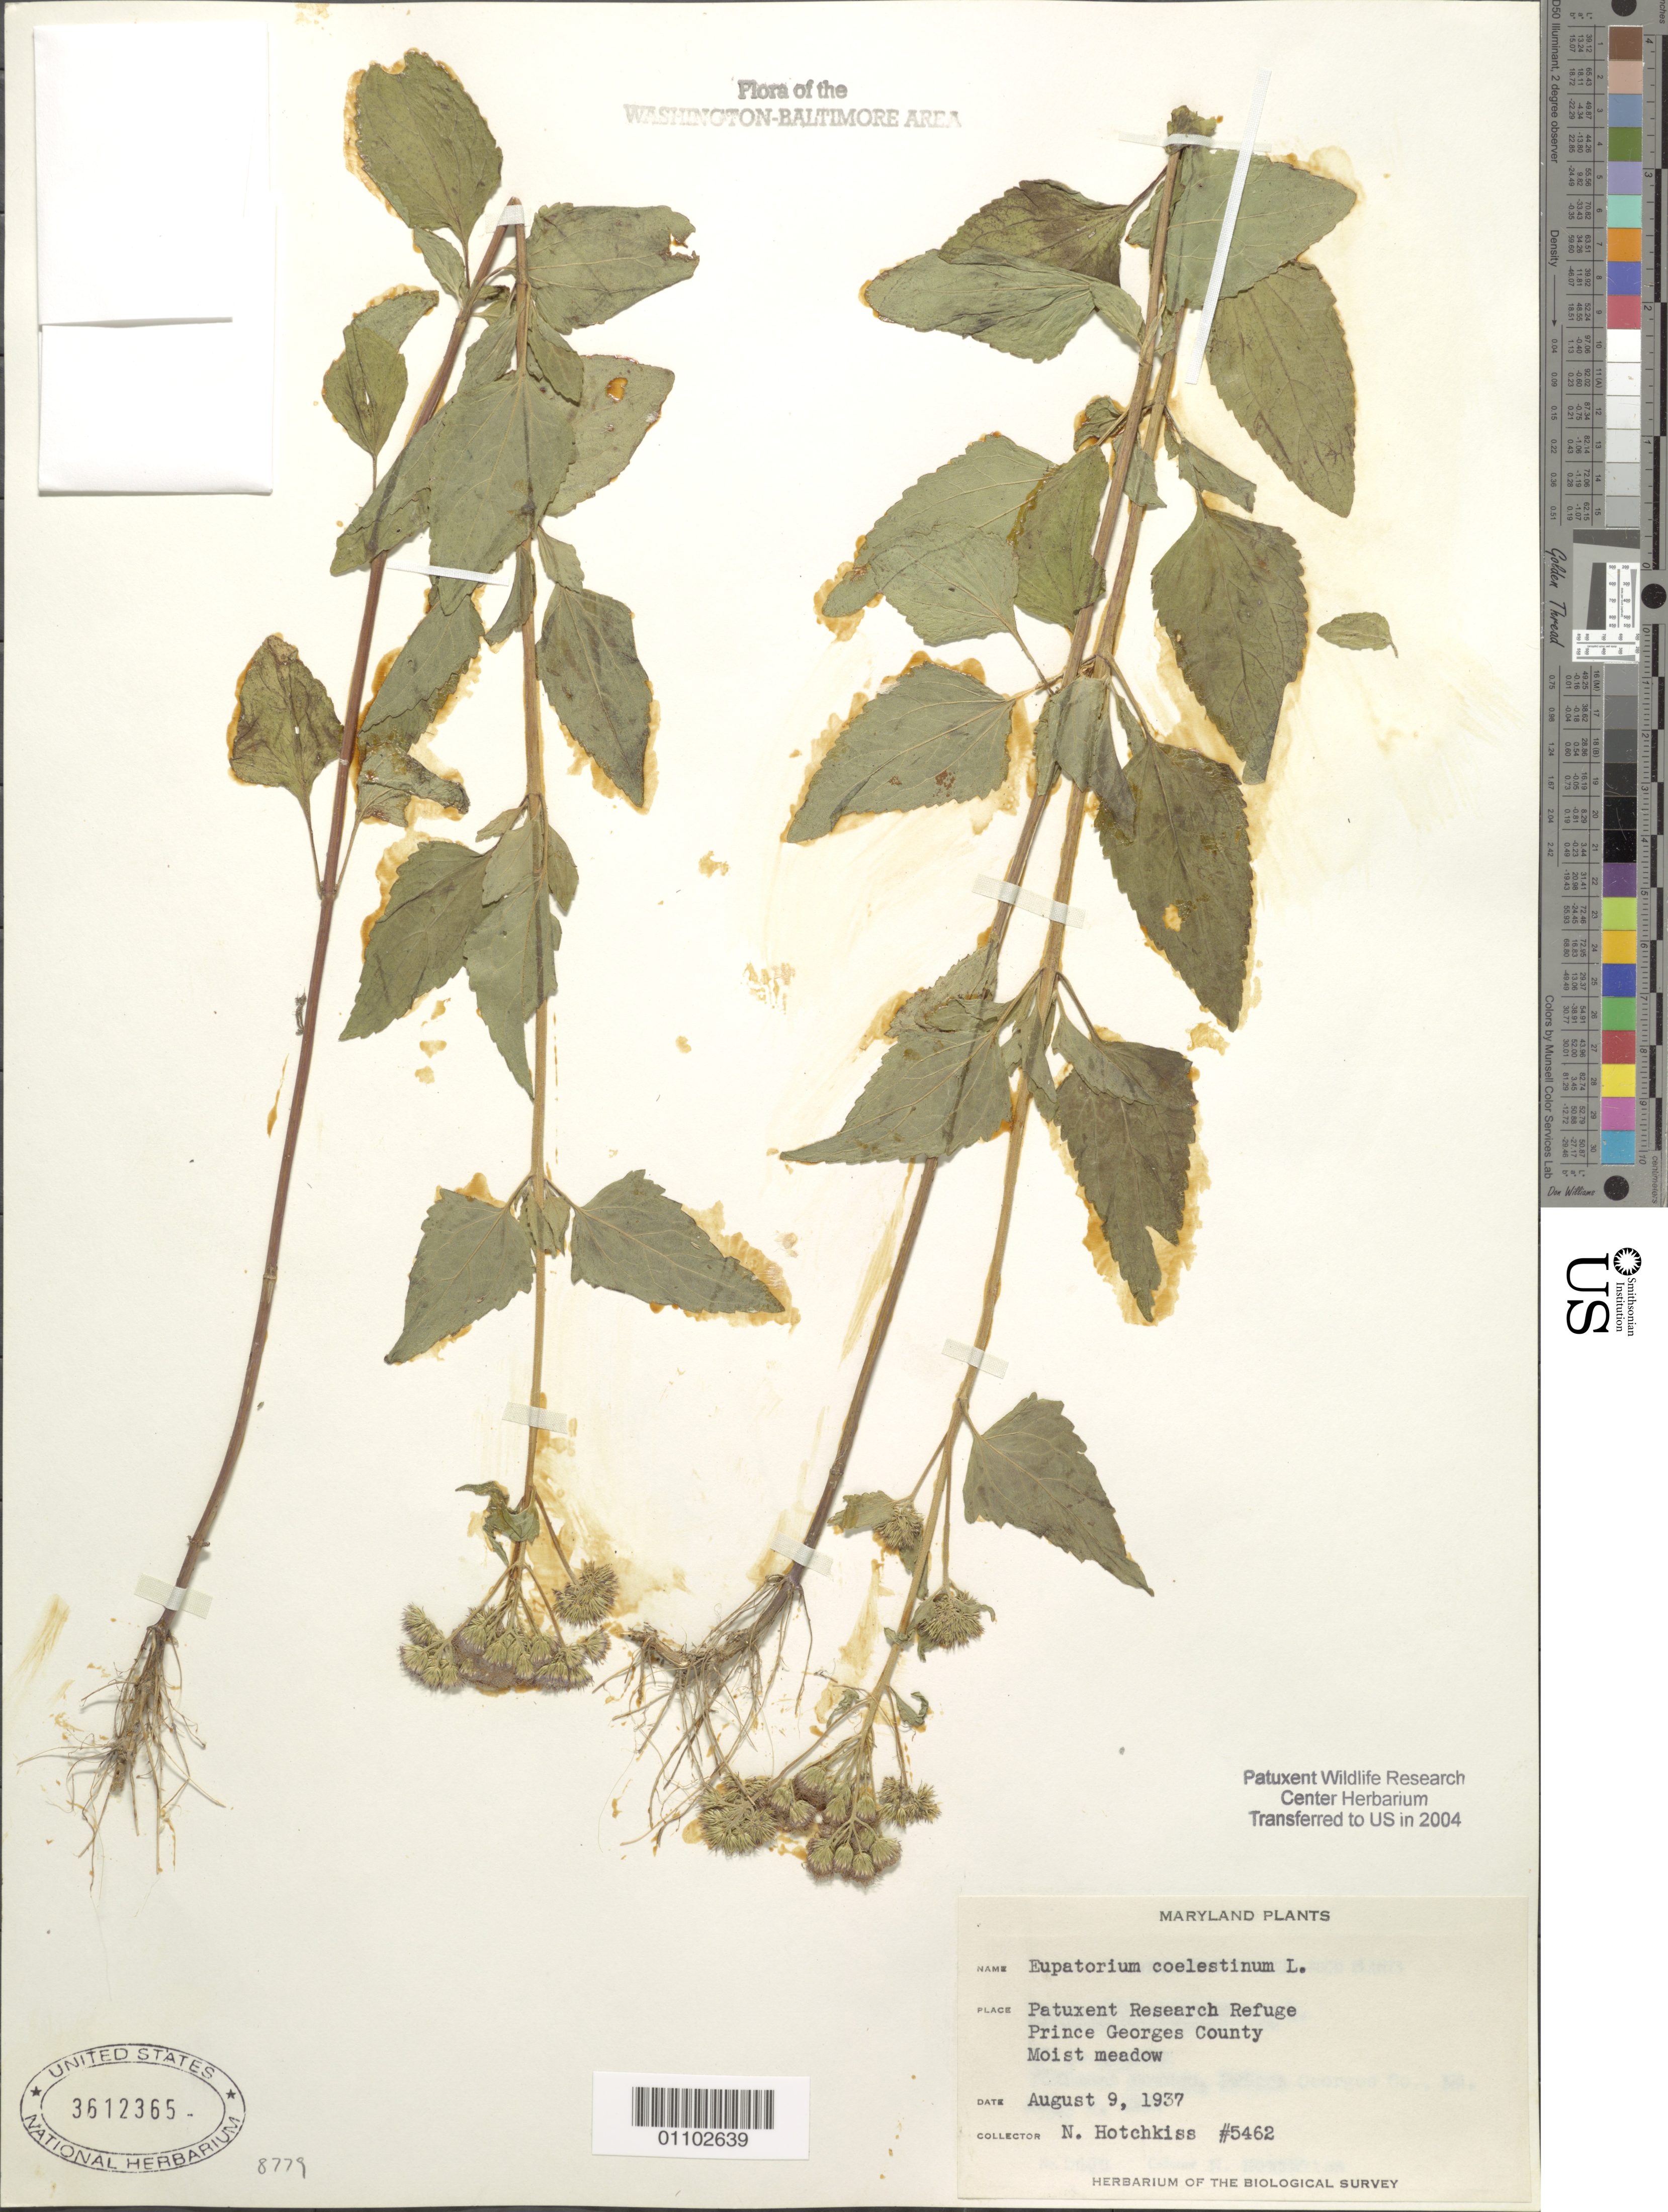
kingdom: Plantae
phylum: Tracheophyta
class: Magnoliopsida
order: Asterales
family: Asteraceae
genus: Conoclinium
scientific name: Conoclinium coelestinum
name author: (L.) DC.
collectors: N. Hotchkiss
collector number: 5462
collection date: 1937-08-09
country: United States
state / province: Maryland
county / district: Prince George's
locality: Patuxent Research Refuge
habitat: Moist meadow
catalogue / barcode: US 3612365